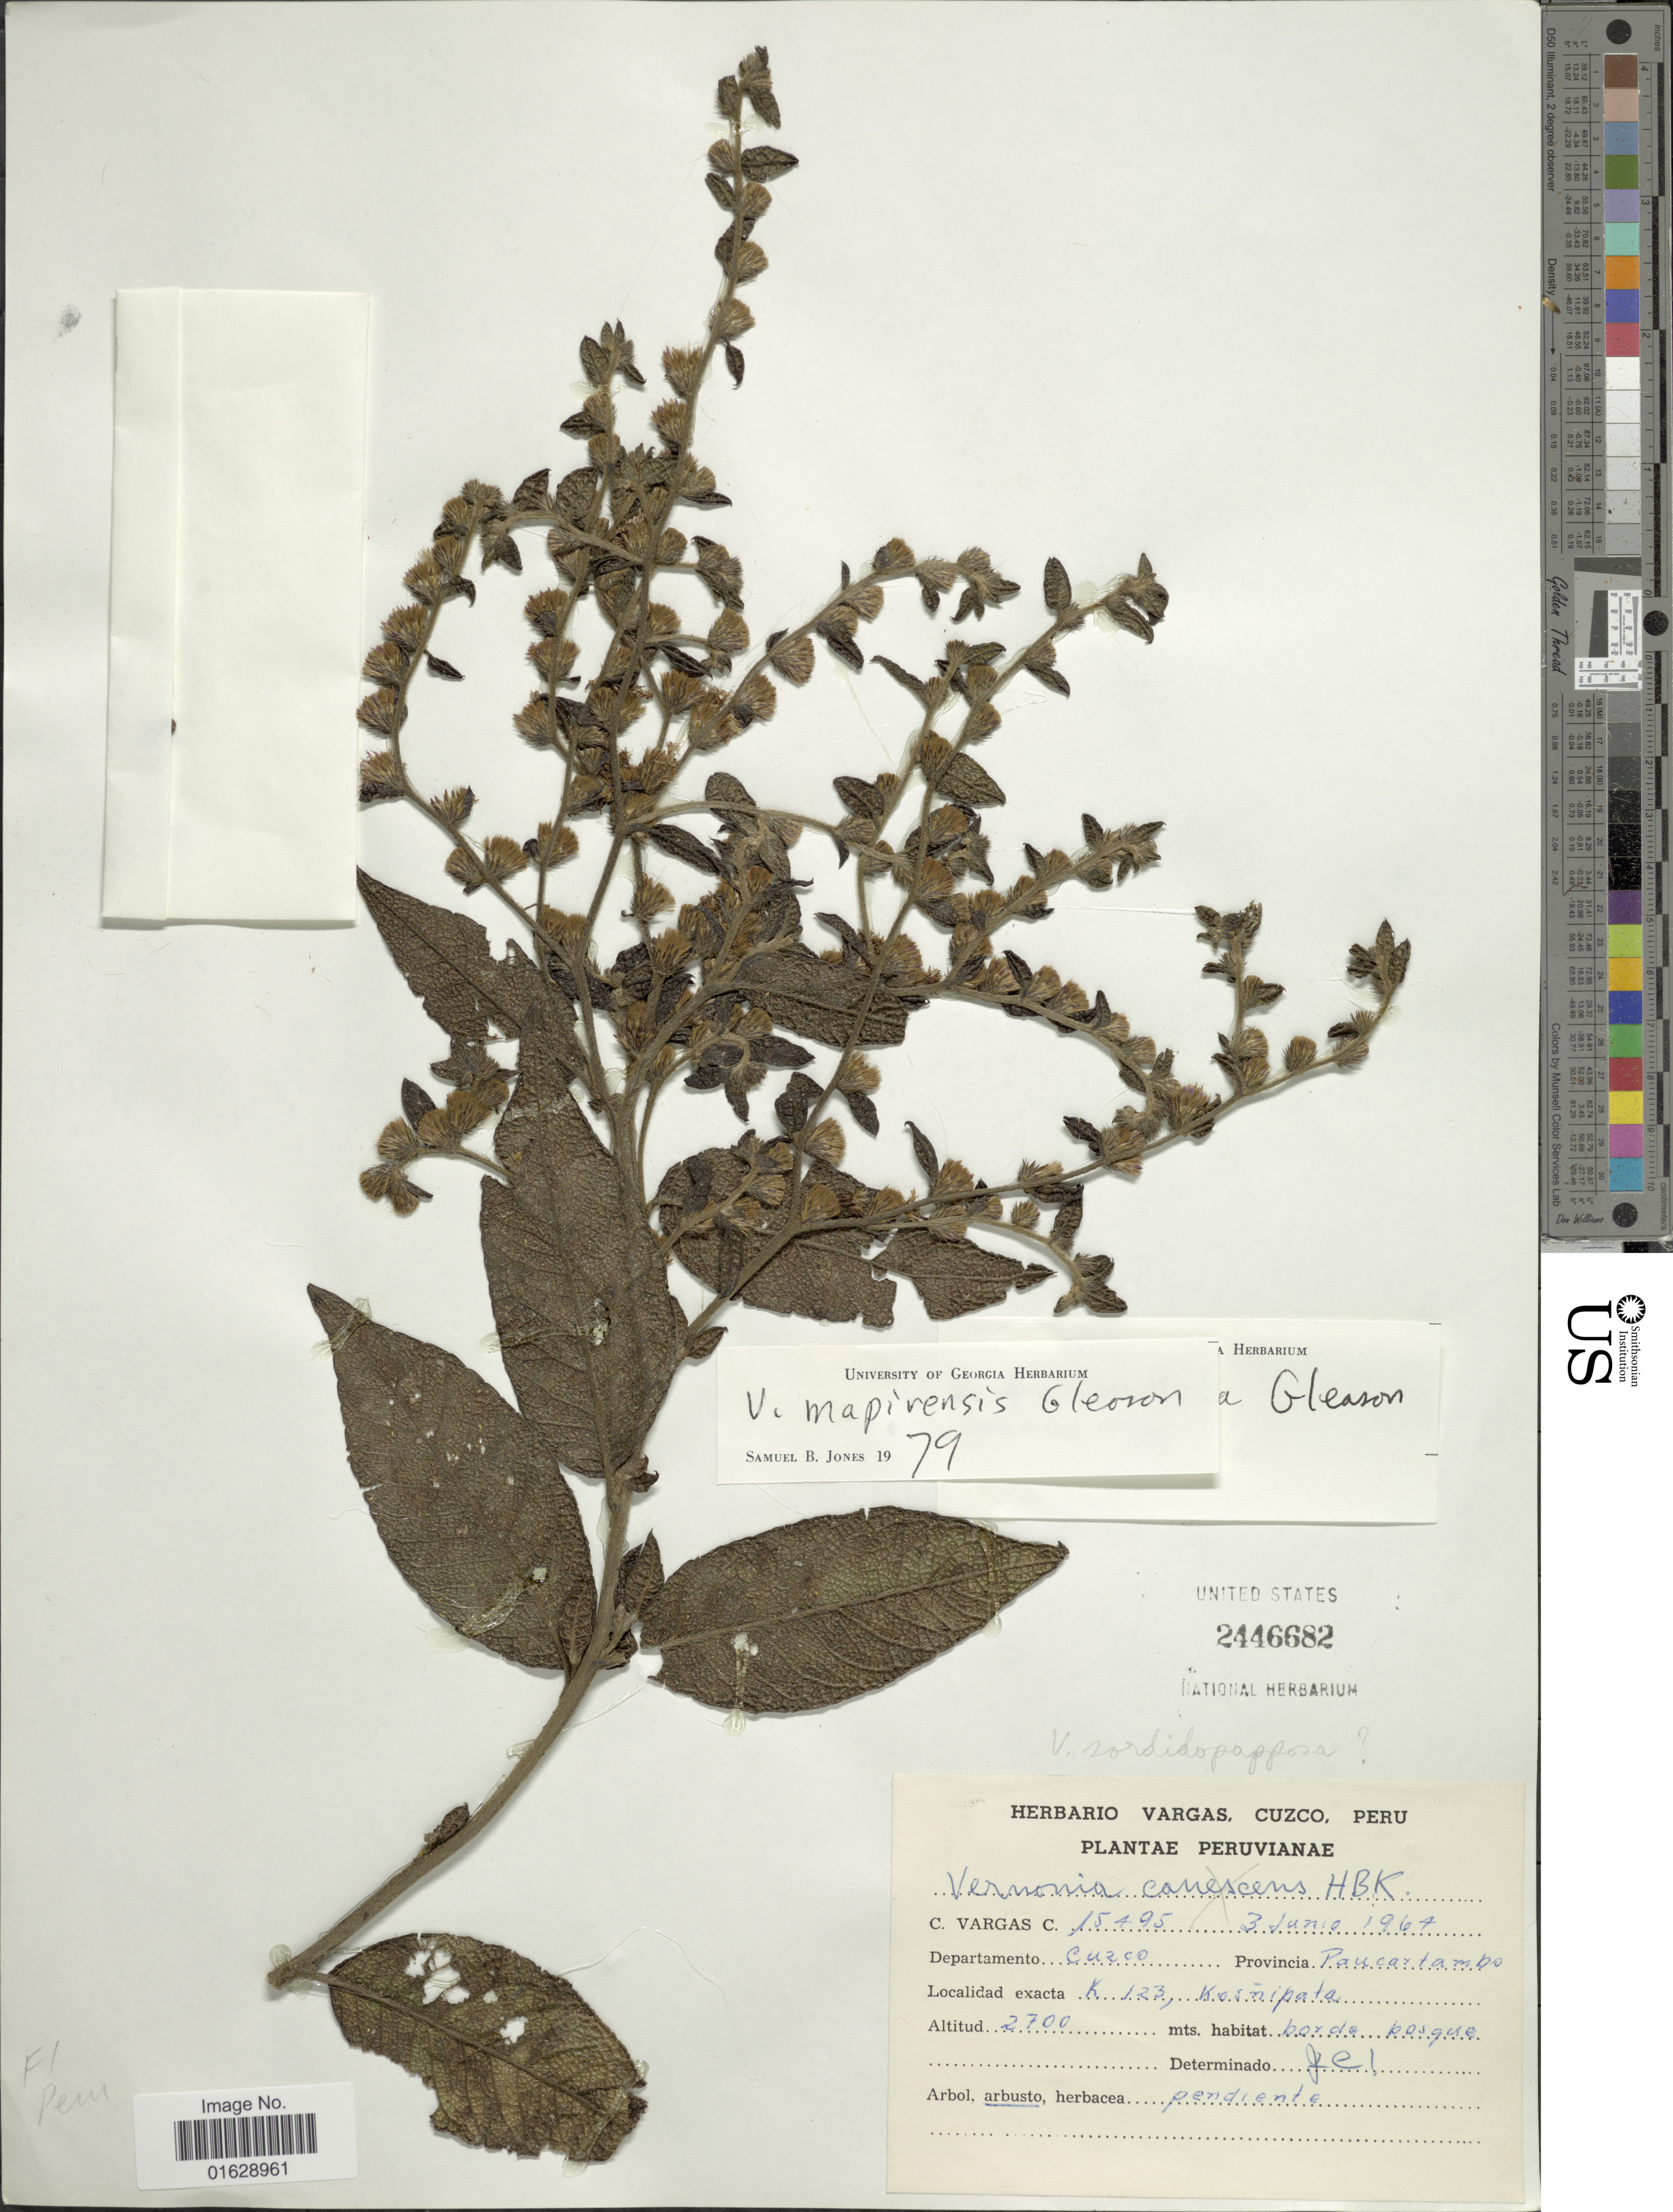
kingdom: Plantae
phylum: Tracheophyta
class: Magnoliopsida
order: Asterales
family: Asteraceae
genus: Lepidaploa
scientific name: Lepidaploa mapirensis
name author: (Gleason) H. Rob.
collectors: C. Vargas Calderón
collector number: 15495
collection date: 1964-06-03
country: Peru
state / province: Cusco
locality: Provincia Paucartambo. K 123, Kosnipata.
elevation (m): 2700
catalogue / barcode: US 2446682